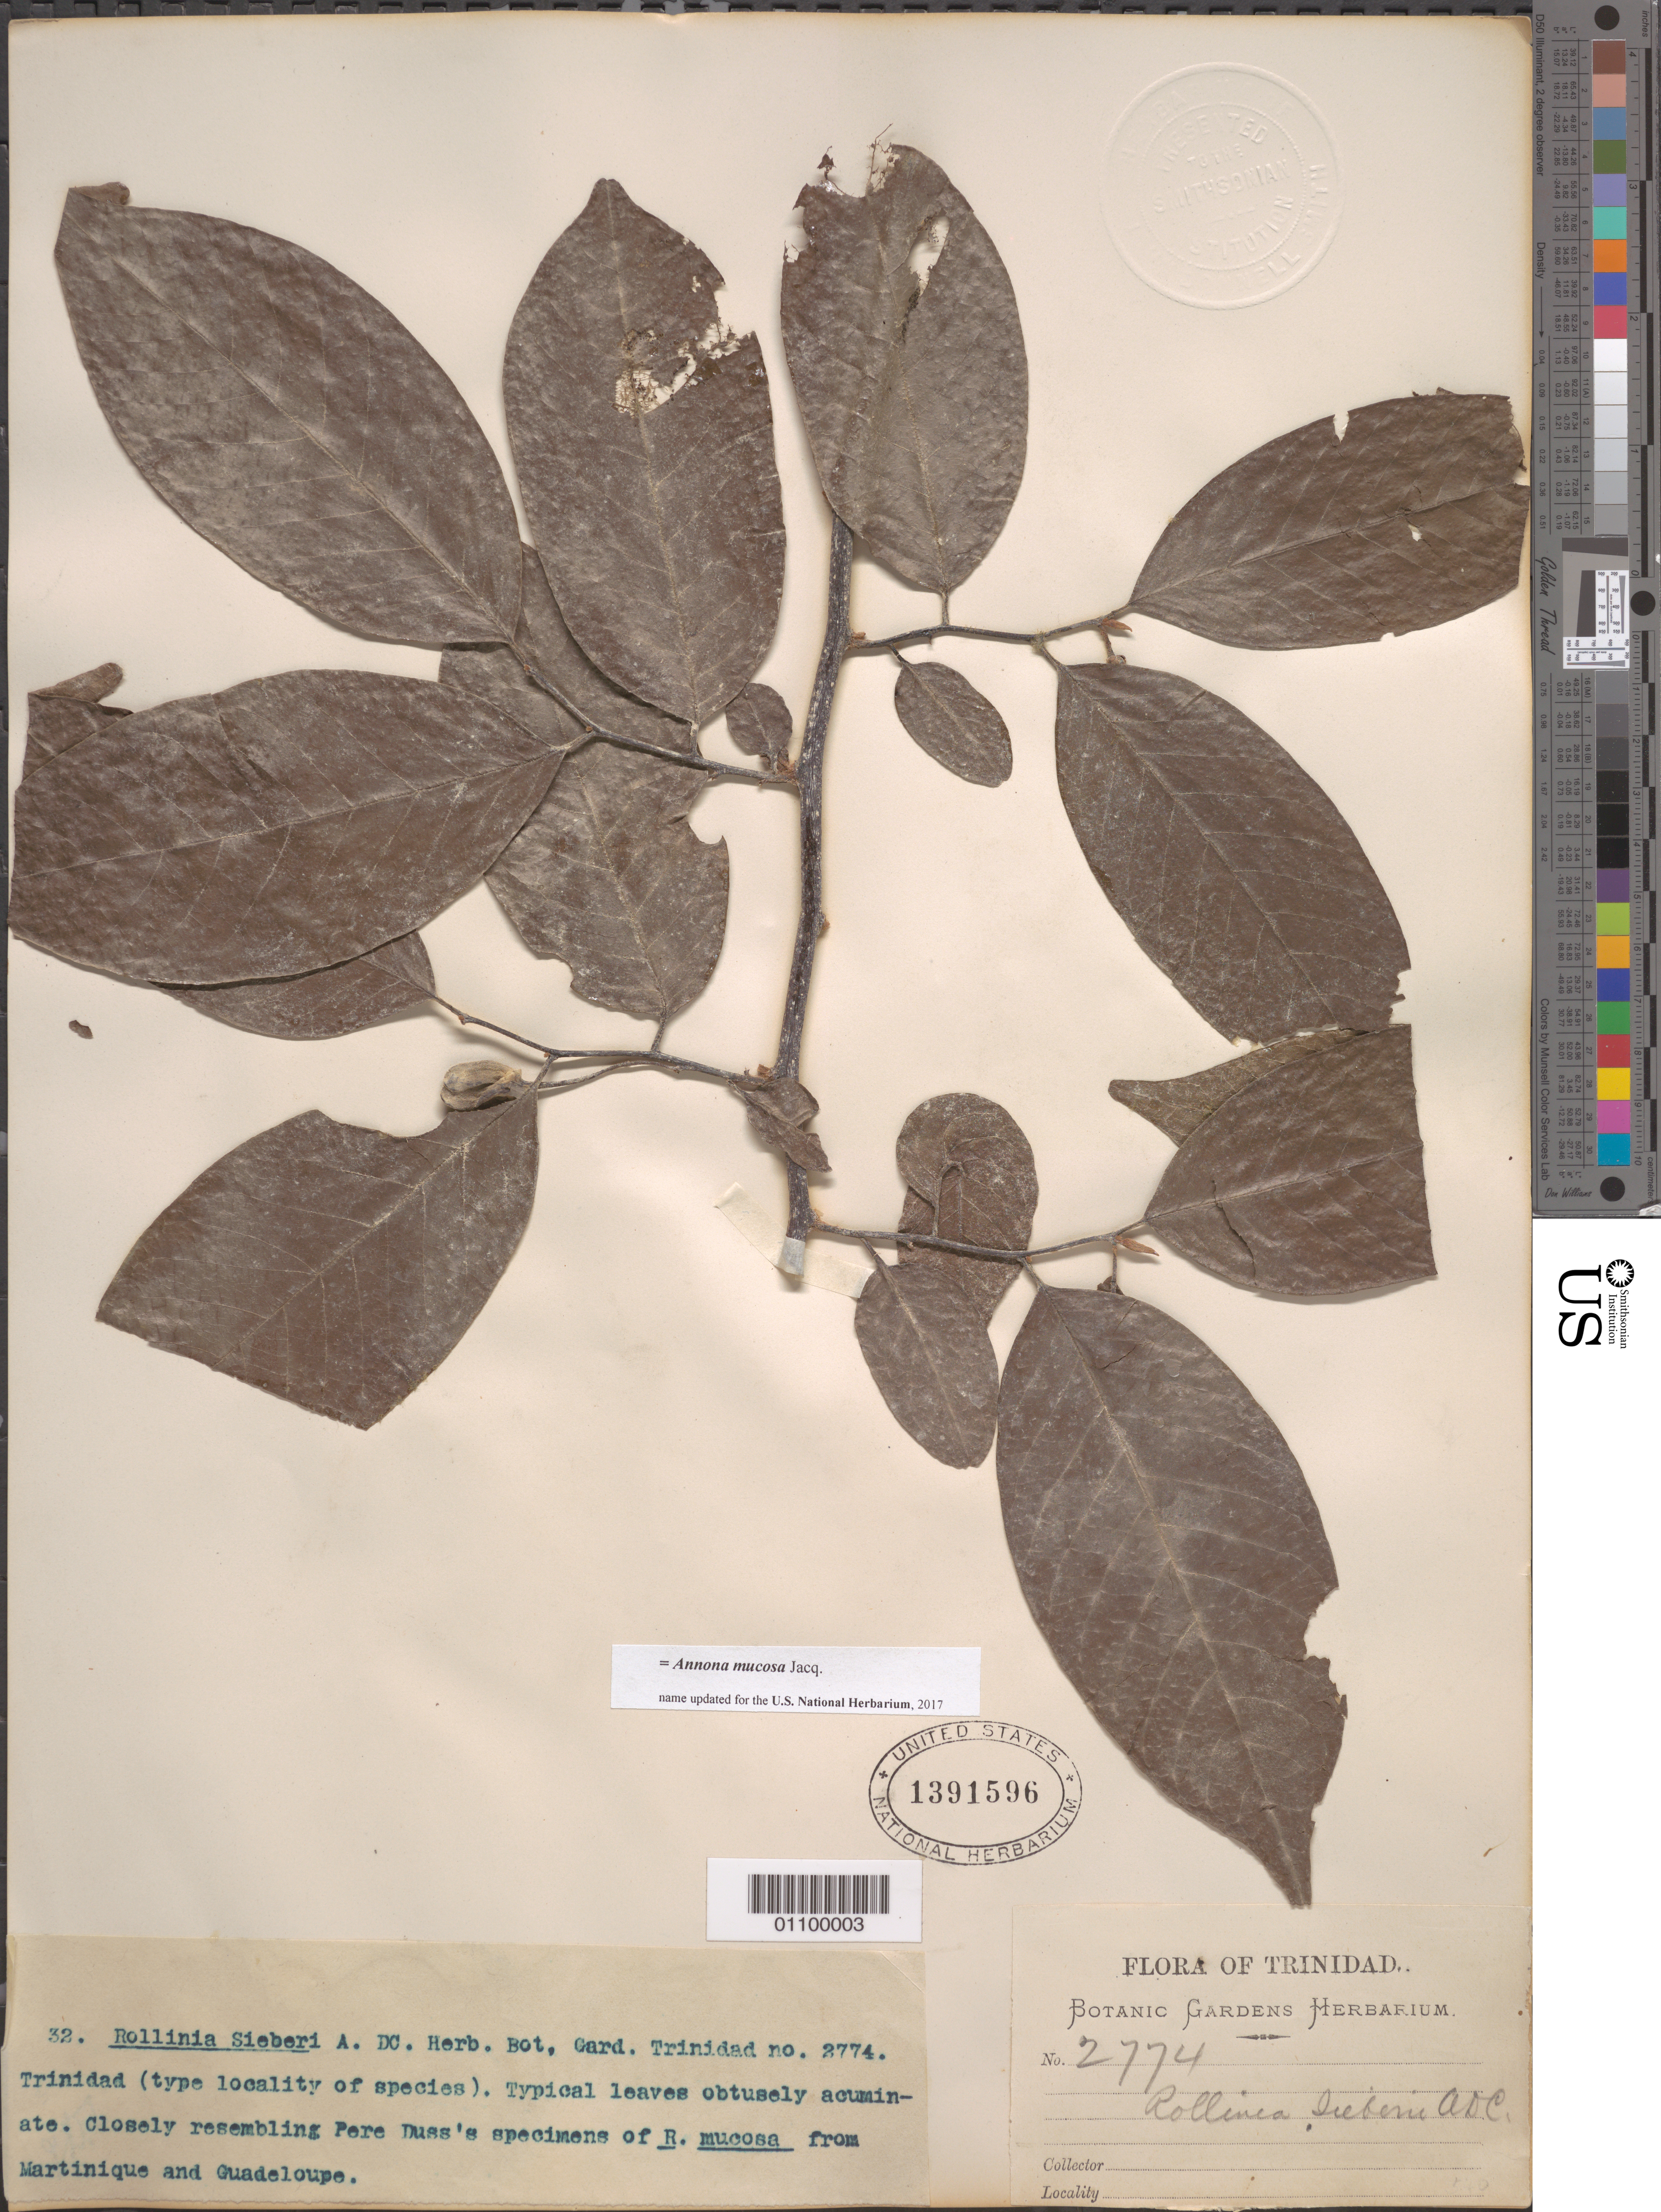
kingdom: Plantae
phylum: Tracheophyta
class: Magnoliopsida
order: Magnoliales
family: Annonaceae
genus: Annona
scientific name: Annona mucosa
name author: Jacq.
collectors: Botanic Gardens Herbarium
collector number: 2774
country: Trinidad and Tobago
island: Trinidad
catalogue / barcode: US 1391596